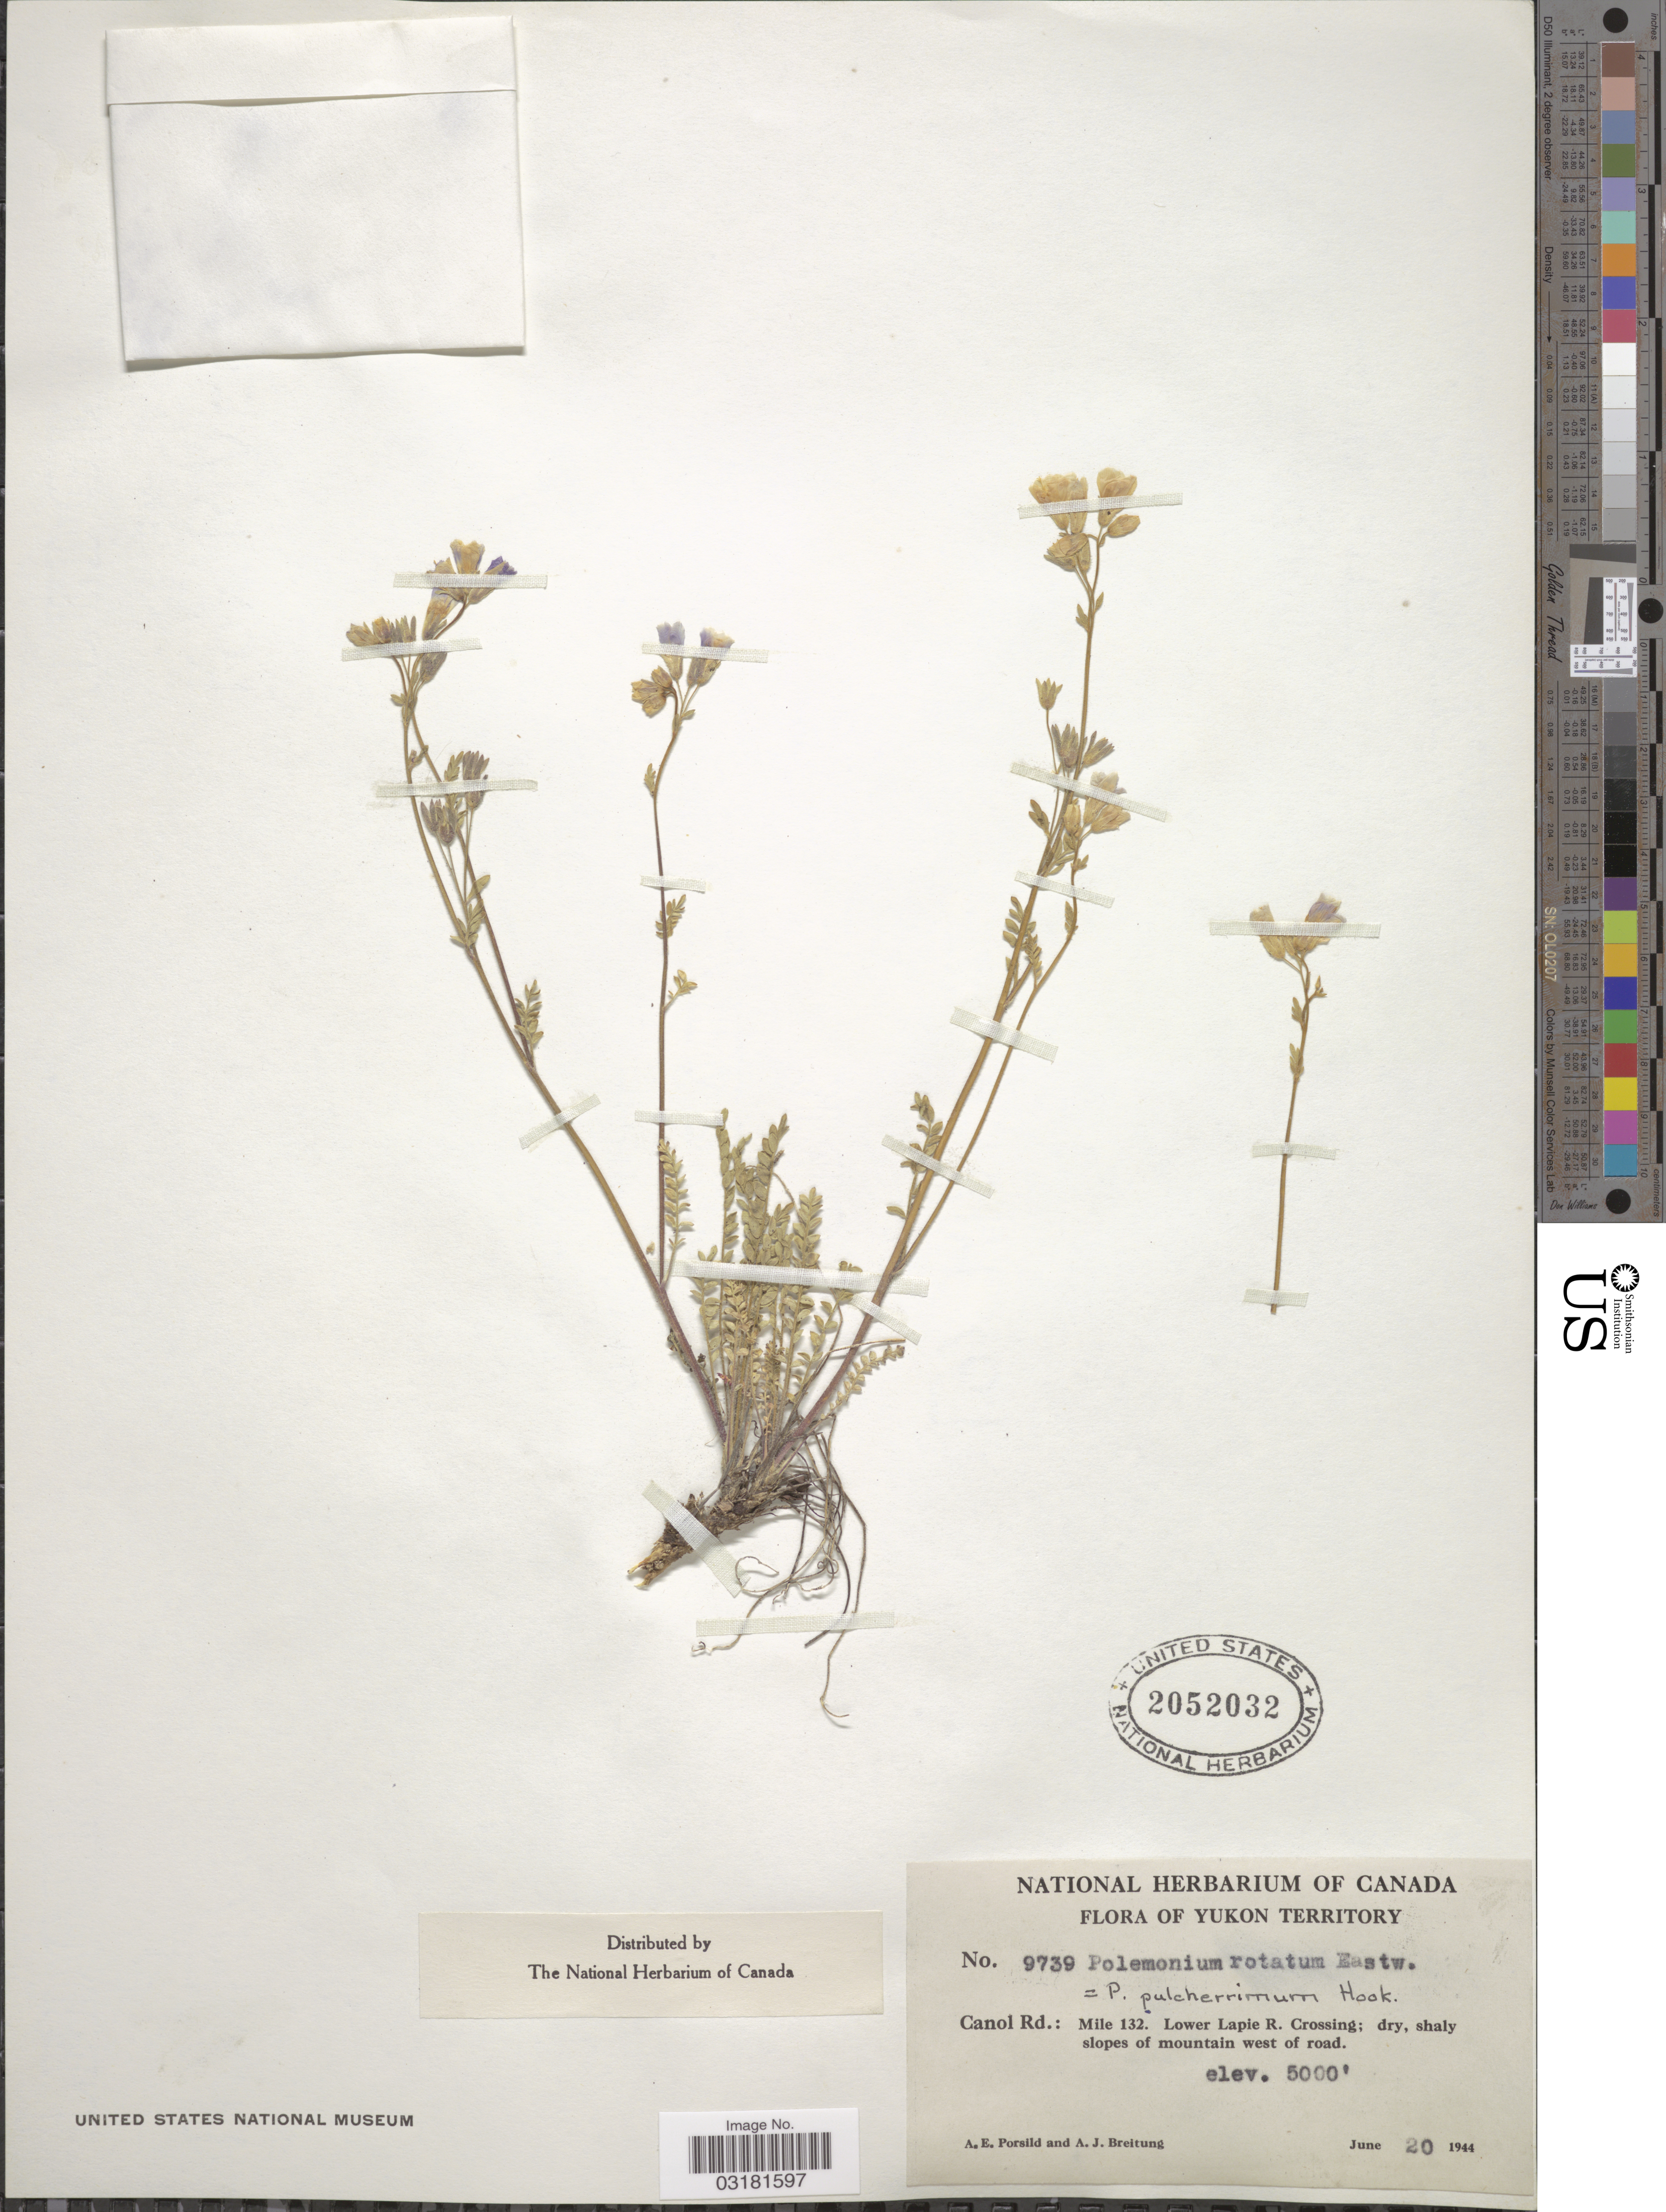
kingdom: Plantae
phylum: Tracheophyta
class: Magnoliopsida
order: Ericales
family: Polemoniaceae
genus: Polemonium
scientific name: Polemonium pulcherrimum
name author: Hook.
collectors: A. E. Porsild & A. Breitung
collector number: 9739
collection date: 1944-06-20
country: Canada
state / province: Yukon Territory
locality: Canol Rd.: Mile 132. Lower Lapie R. Crossing; dry, shaly slopes of mountain west of road.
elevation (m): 1524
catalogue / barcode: US 2052032